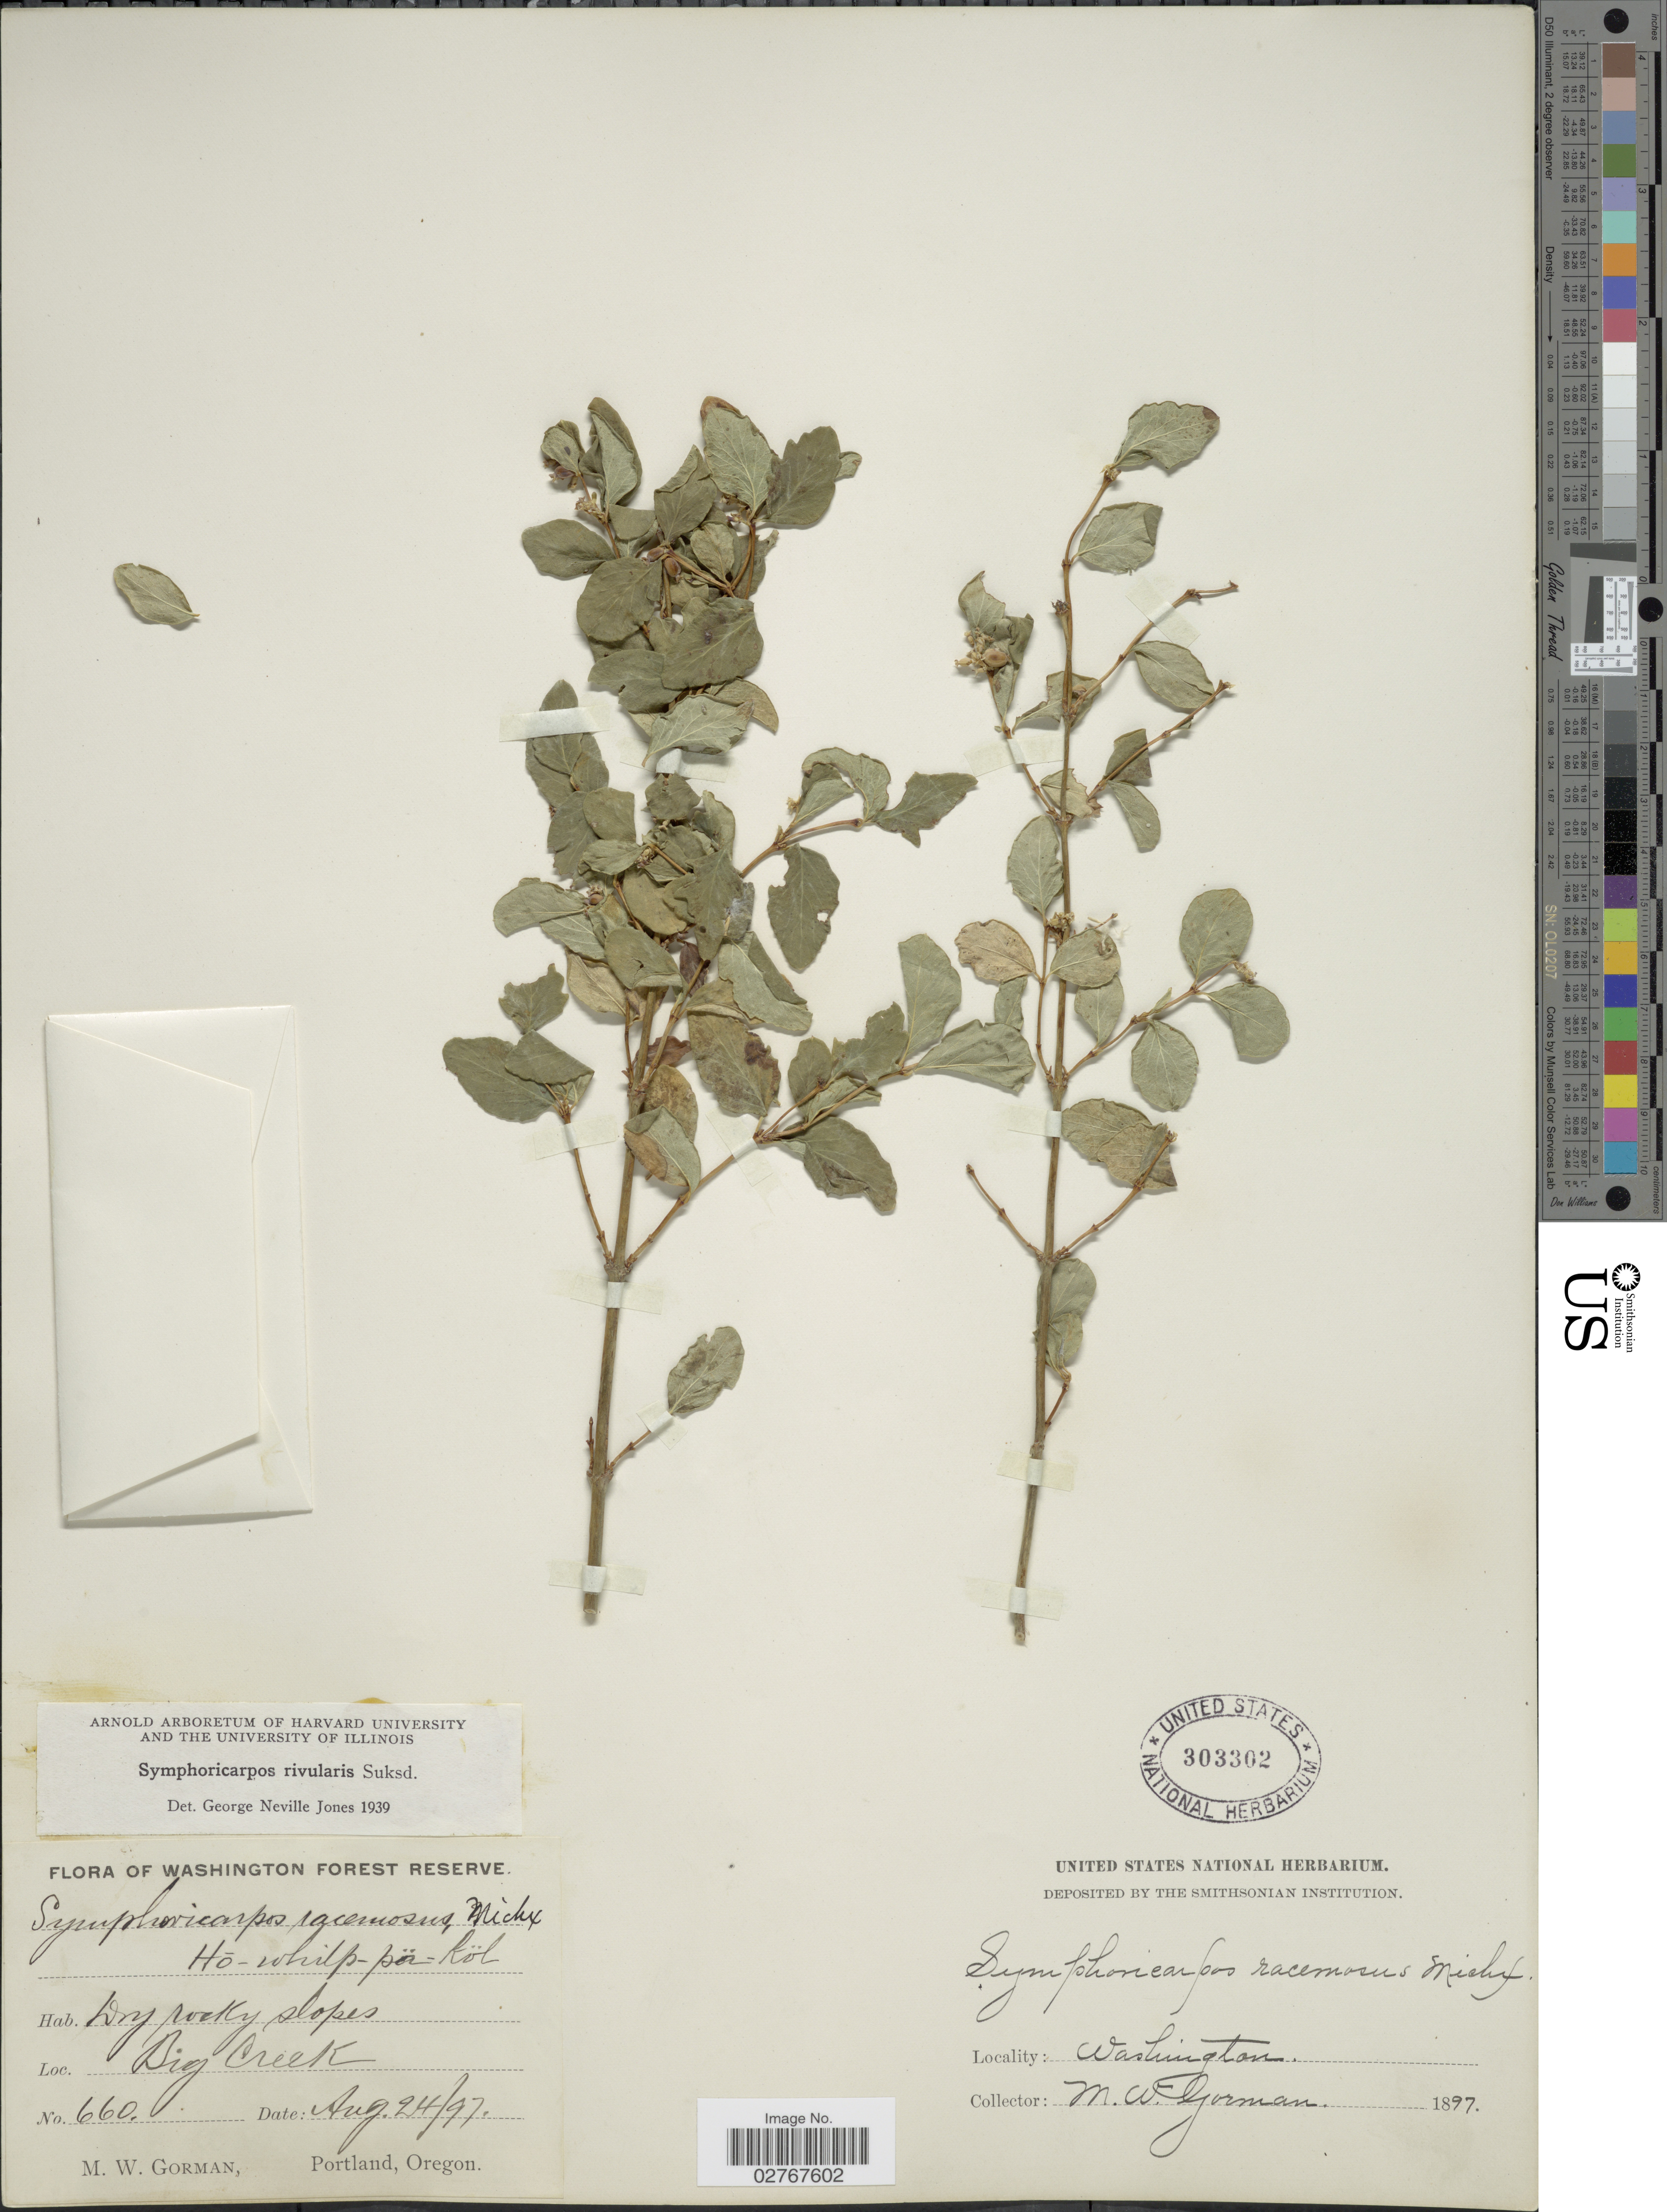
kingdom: Plantae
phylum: Tracheophyta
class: Magnoliopsida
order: Dipsacales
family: Caprifoliaceae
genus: Symphoricarpos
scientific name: Symphoricarpos rivularis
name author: Suksd.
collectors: M. W. Gorman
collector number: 660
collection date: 1897-08-24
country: United States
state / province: Washington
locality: Washington Forest Reserve, Big Creek.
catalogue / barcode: US 303302